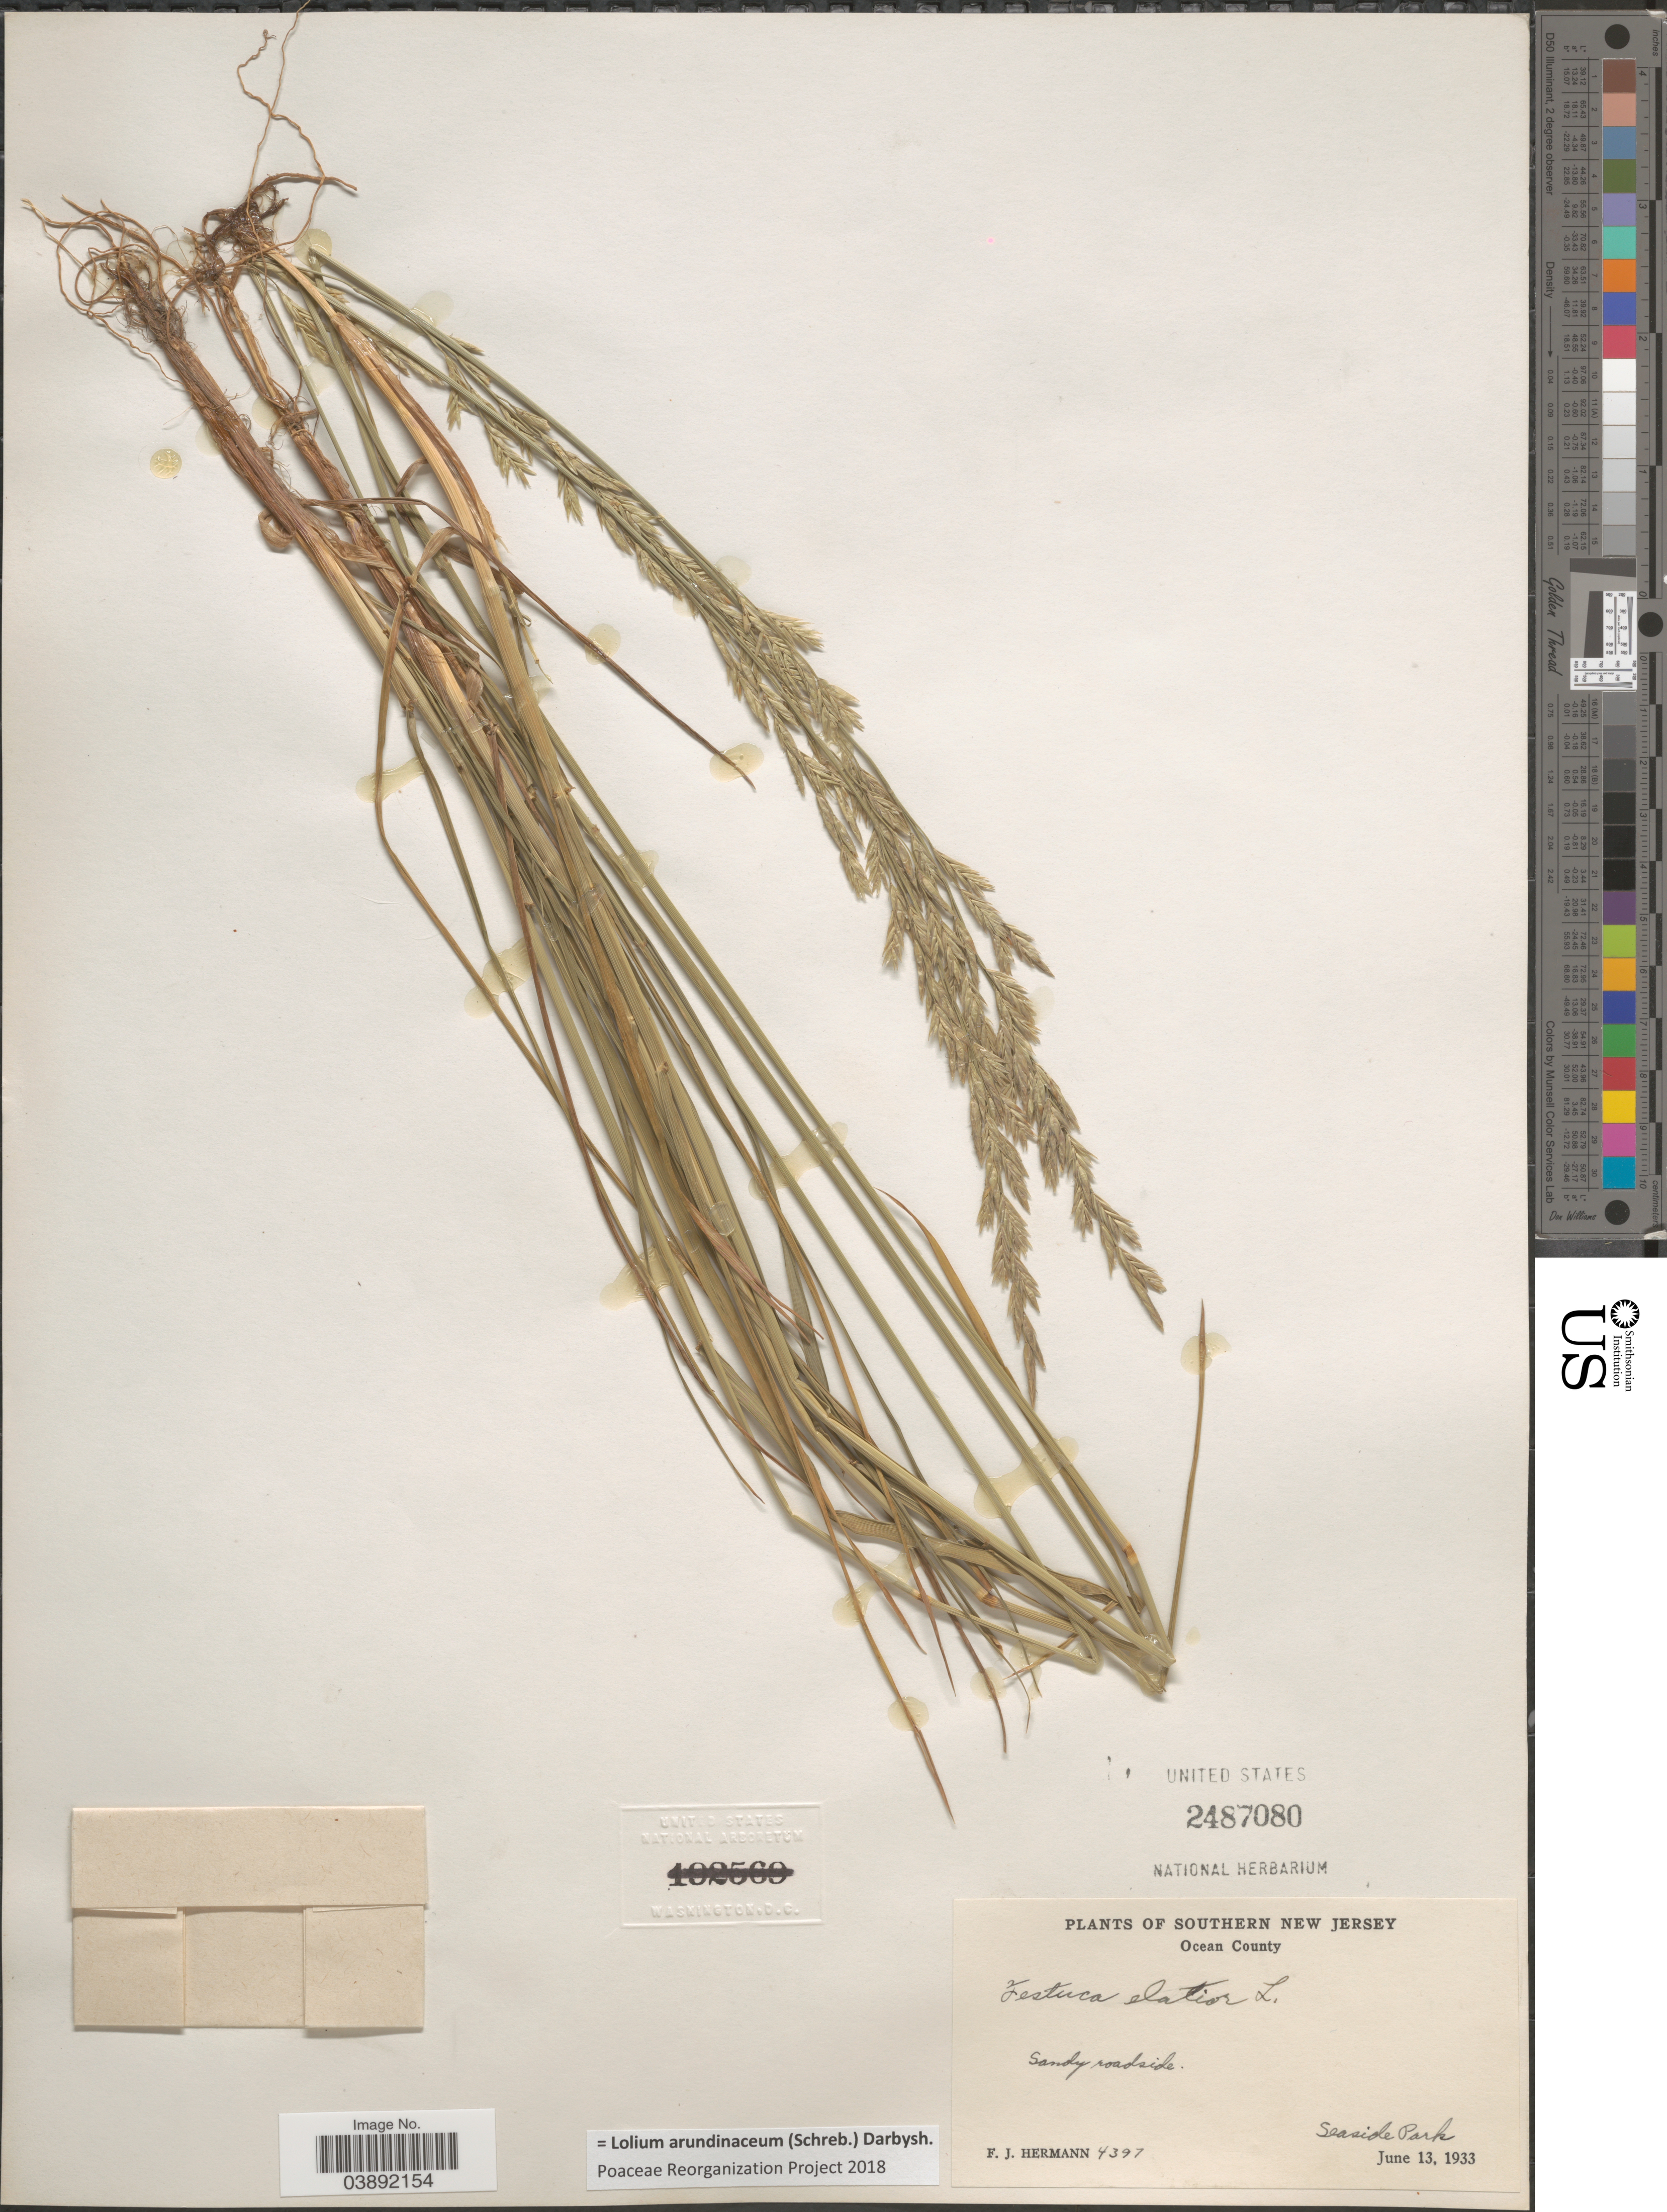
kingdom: Plantae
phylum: Tracheophyta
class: Liliopsida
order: Poales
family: Poaceae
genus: Lolium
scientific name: Lolium arundinaceum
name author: (Schreb.) Darbysh.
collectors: F. J. Hermann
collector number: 4397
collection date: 1933-06-13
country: United States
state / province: New Jersey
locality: Southern New Jersey. Ocean County. Sandy roadside. Seaside Park.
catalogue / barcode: US 2487080